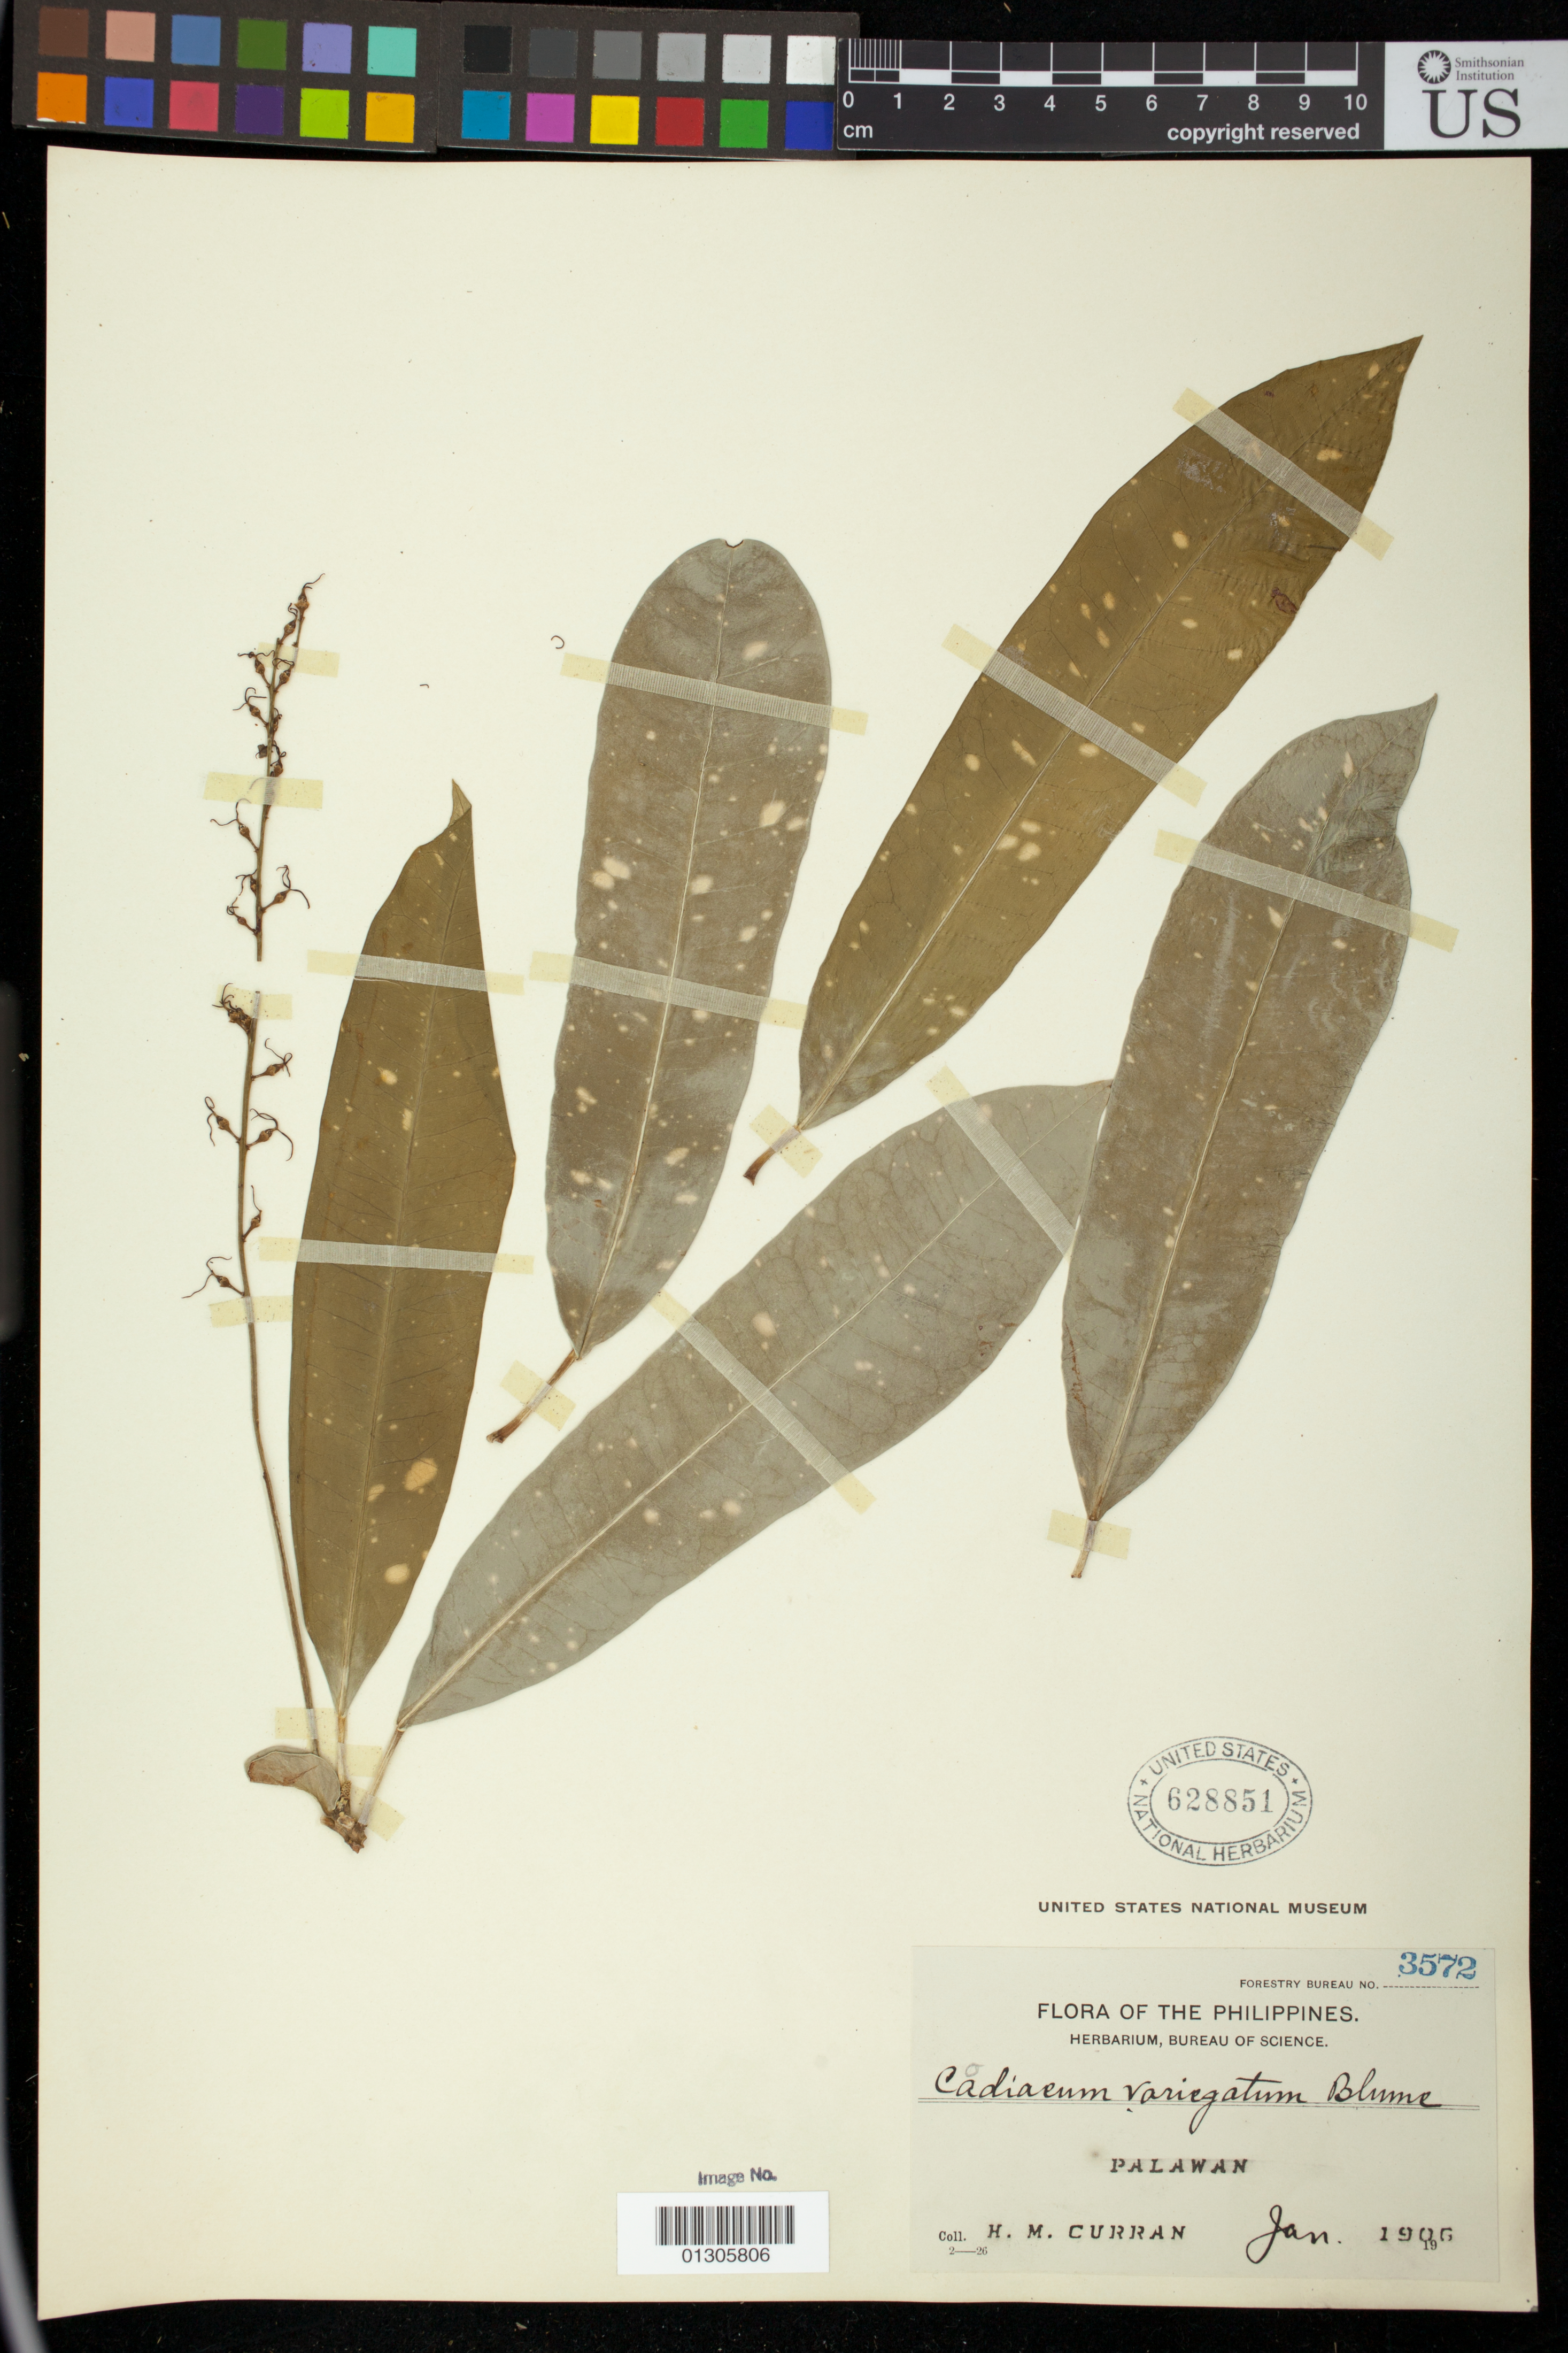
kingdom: Plantae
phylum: Tracheophyta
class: Magnoliopsida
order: Malpighiales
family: Euphorbiaceae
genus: Codiaeum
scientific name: Codiaeum variegatum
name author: (L.) Rumph. ex A. Juss.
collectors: H. M. Curran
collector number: For. Bur. 3572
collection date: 1906-01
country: Philippines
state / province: Mimaropa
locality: Palawan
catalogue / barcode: US 628851